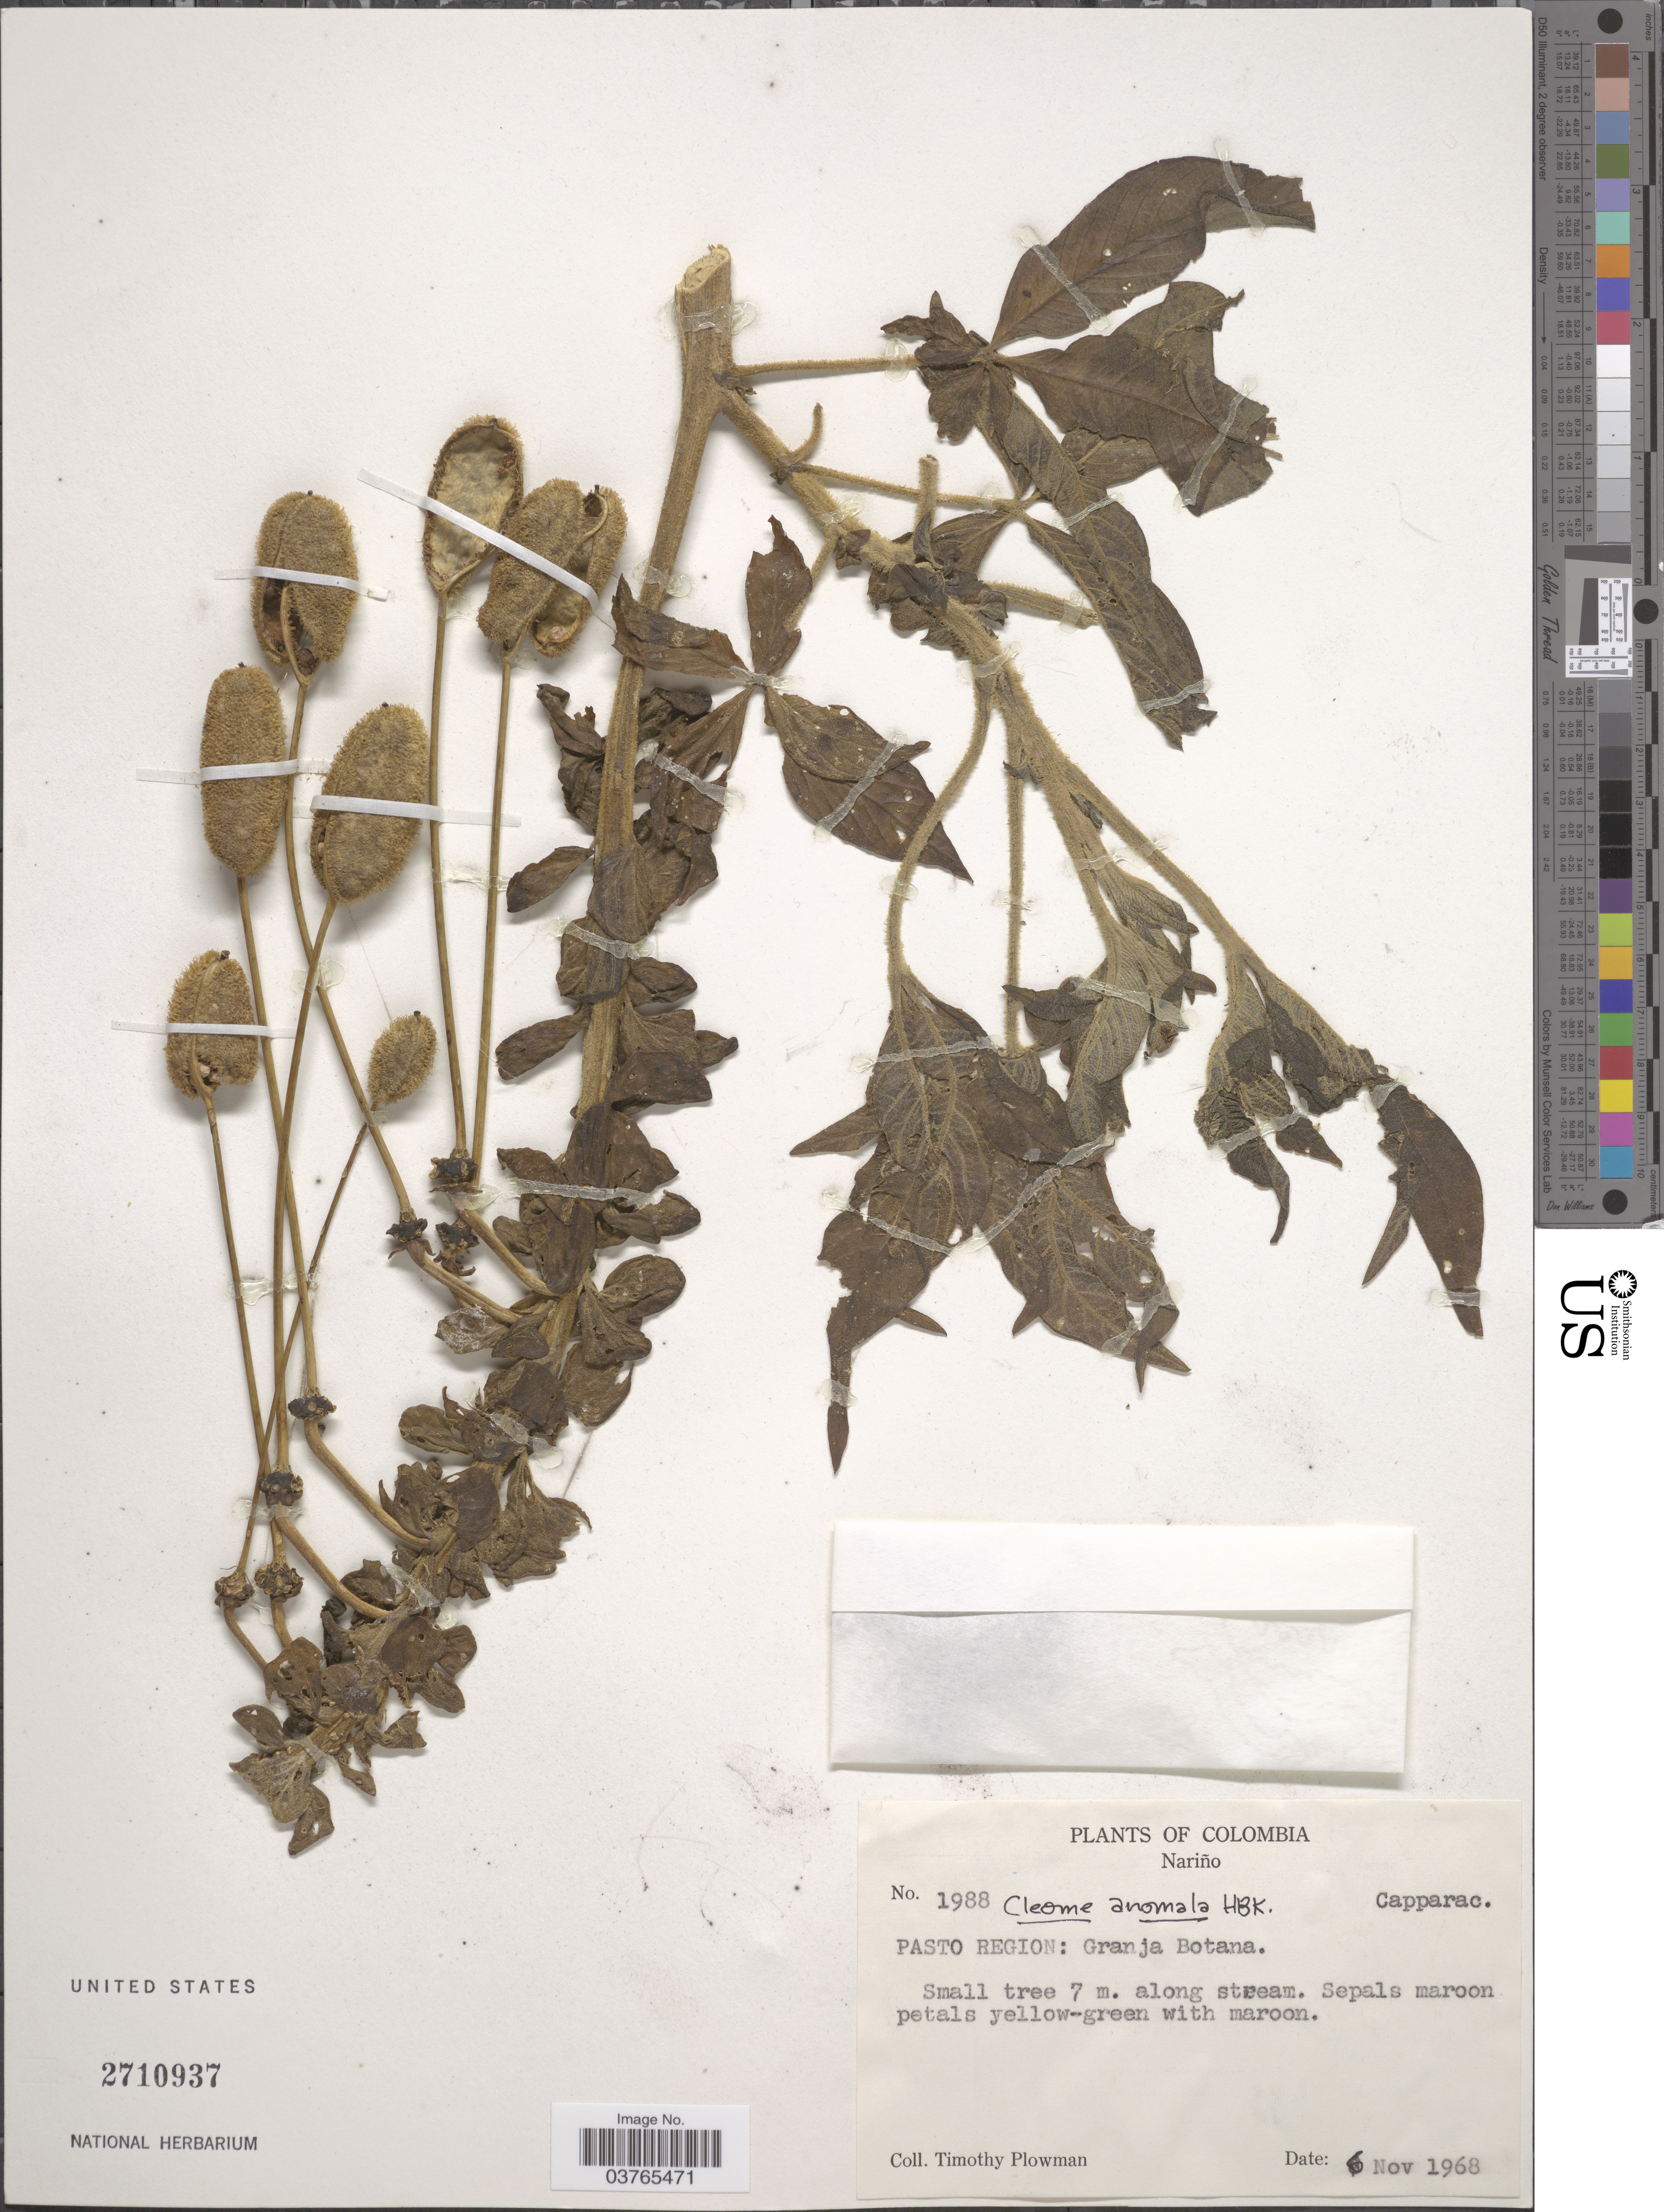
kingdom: Plantae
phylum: Tracheophyta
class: Magnoliopsida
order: Brassicales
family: Cleomaceae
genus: Andinocleome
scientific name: Andinocleome anomala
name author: (Kunth) Iltis ex E.M. McGinty & Roalson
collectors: T. Plowman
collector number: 1988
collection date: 1968-11-06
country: Colombia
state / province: Nariño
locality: Pasto Region: Granja Botana.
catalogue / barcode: US 2710937